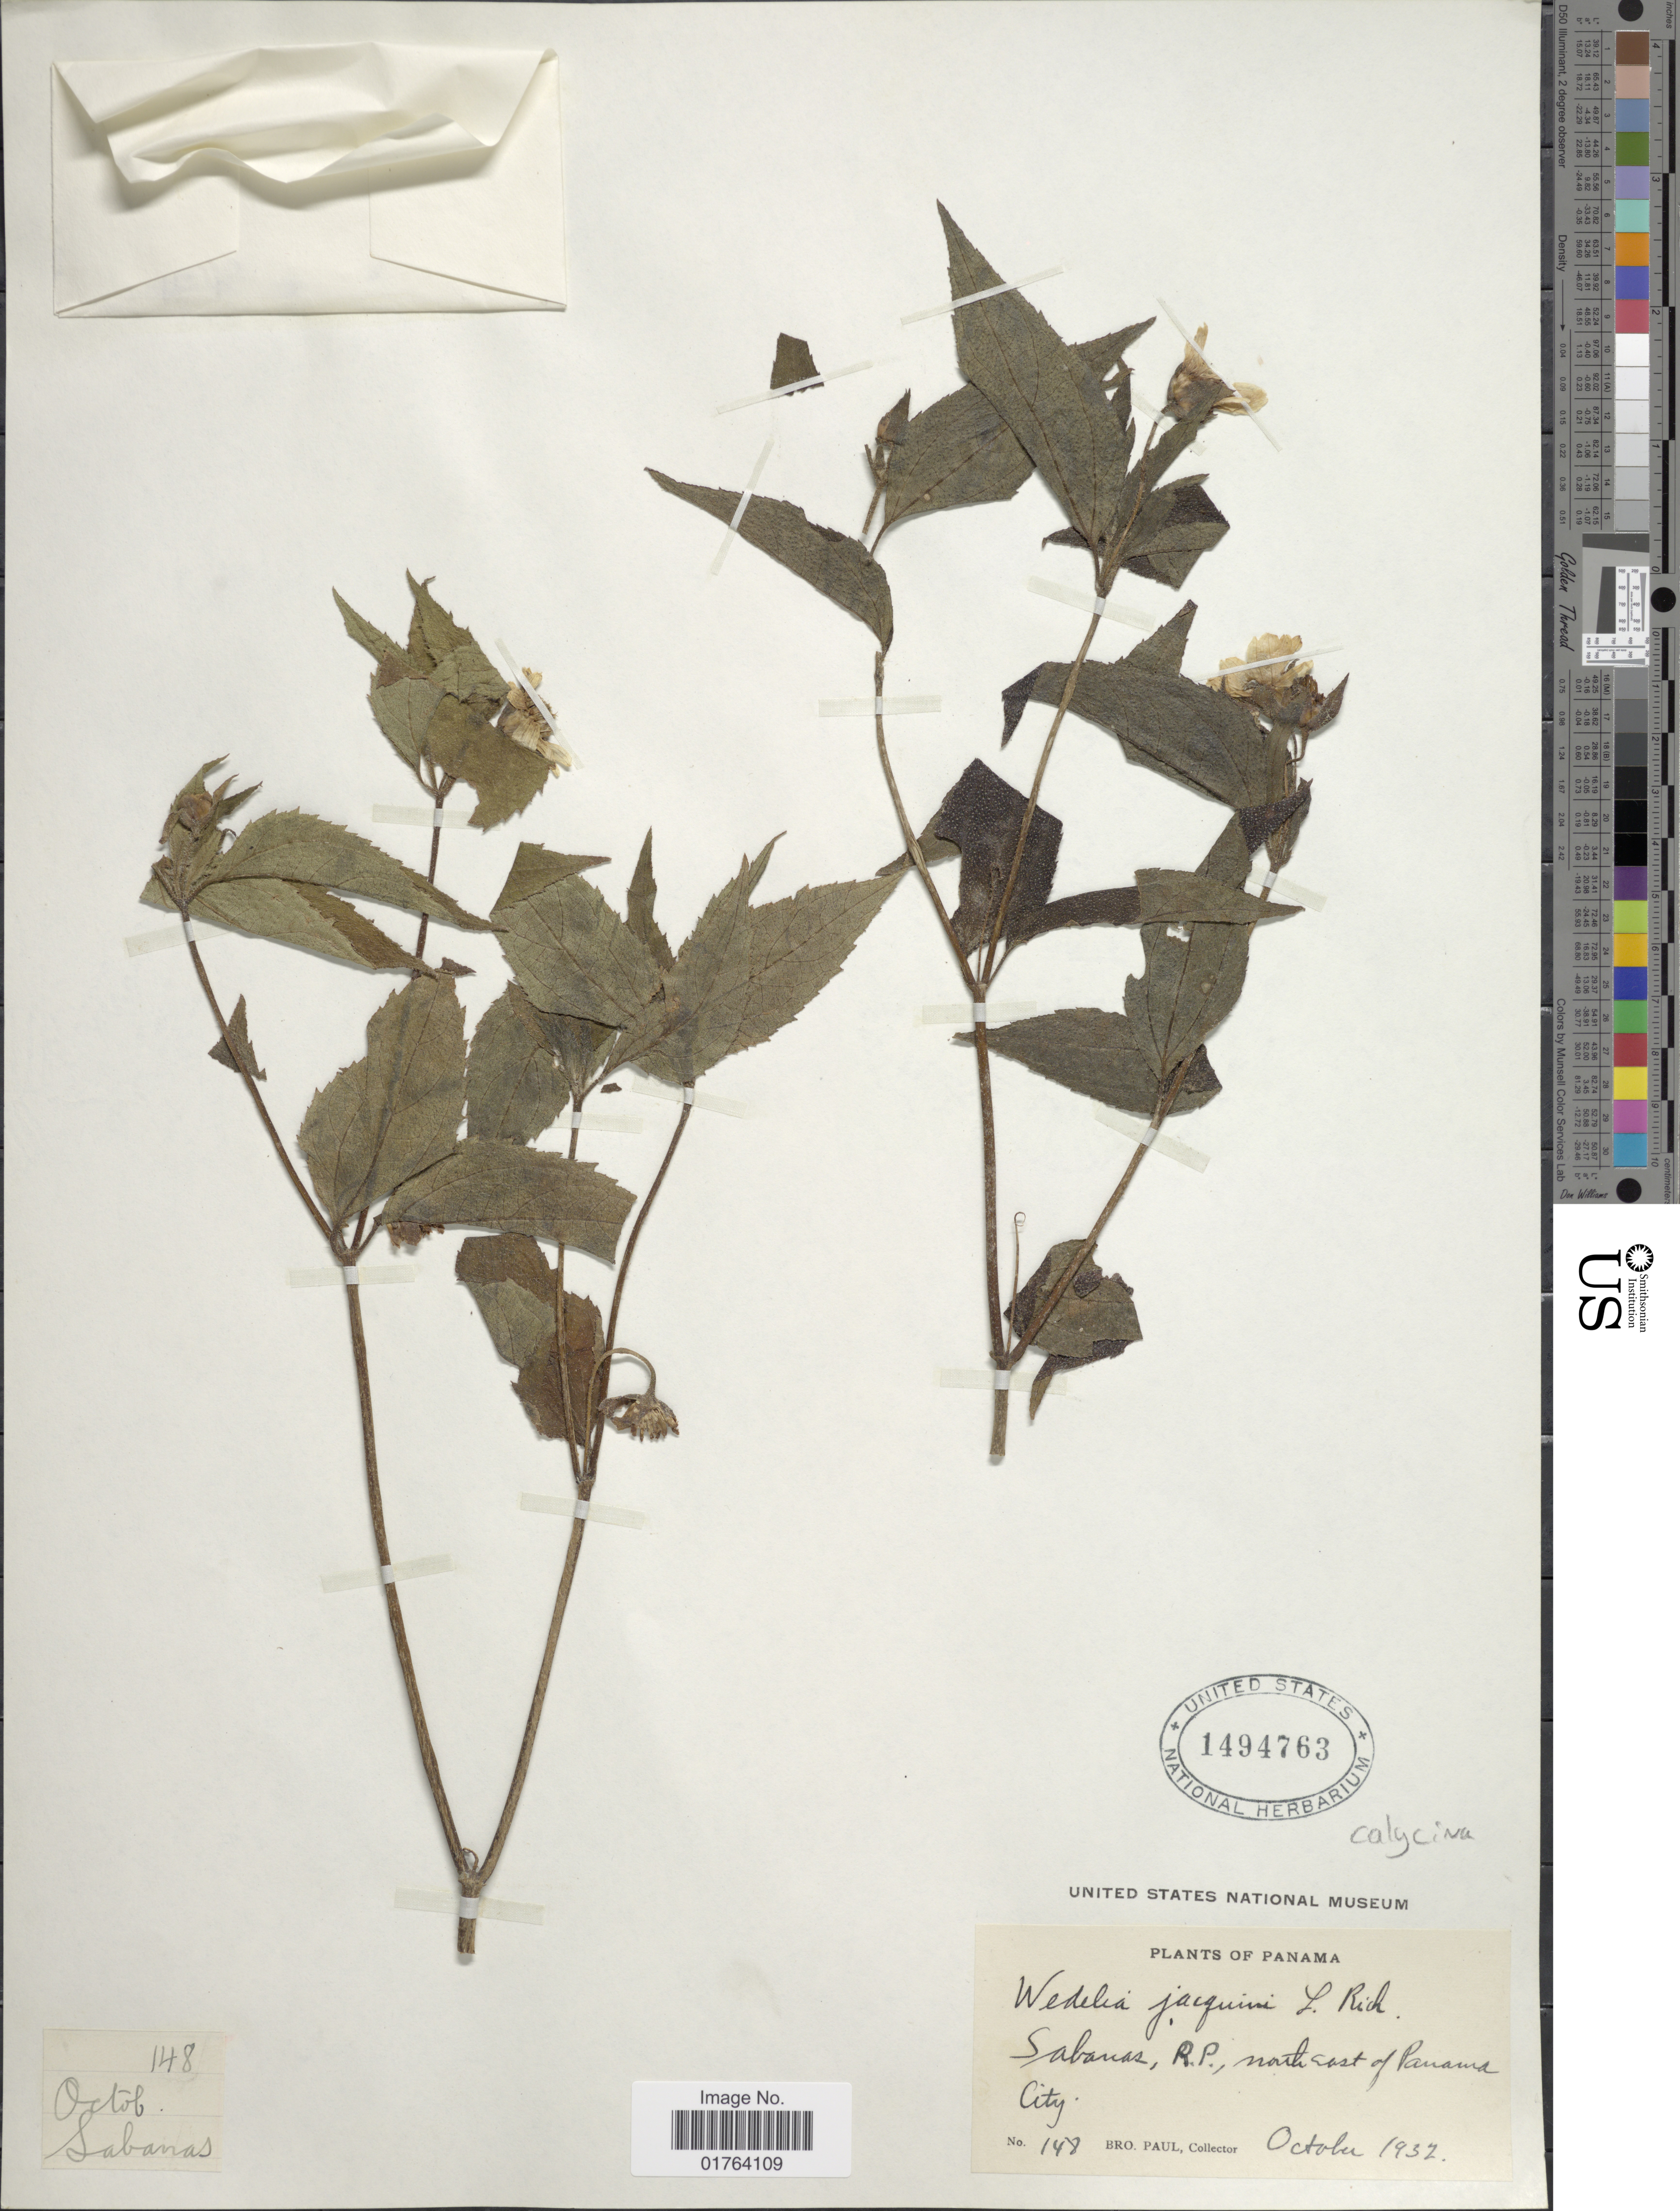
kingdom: Plantae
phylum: Tracheophyta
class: Magnoliopsida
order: Asterales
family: Asteraceae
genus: Wedelia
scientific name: Wedelia calycina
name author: Rich.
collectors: B. Paul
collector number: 148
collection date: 1932-10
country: Panama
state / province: Panamá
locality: Sabanas, R.P. north east of Panama City.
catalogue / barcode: US 1494763